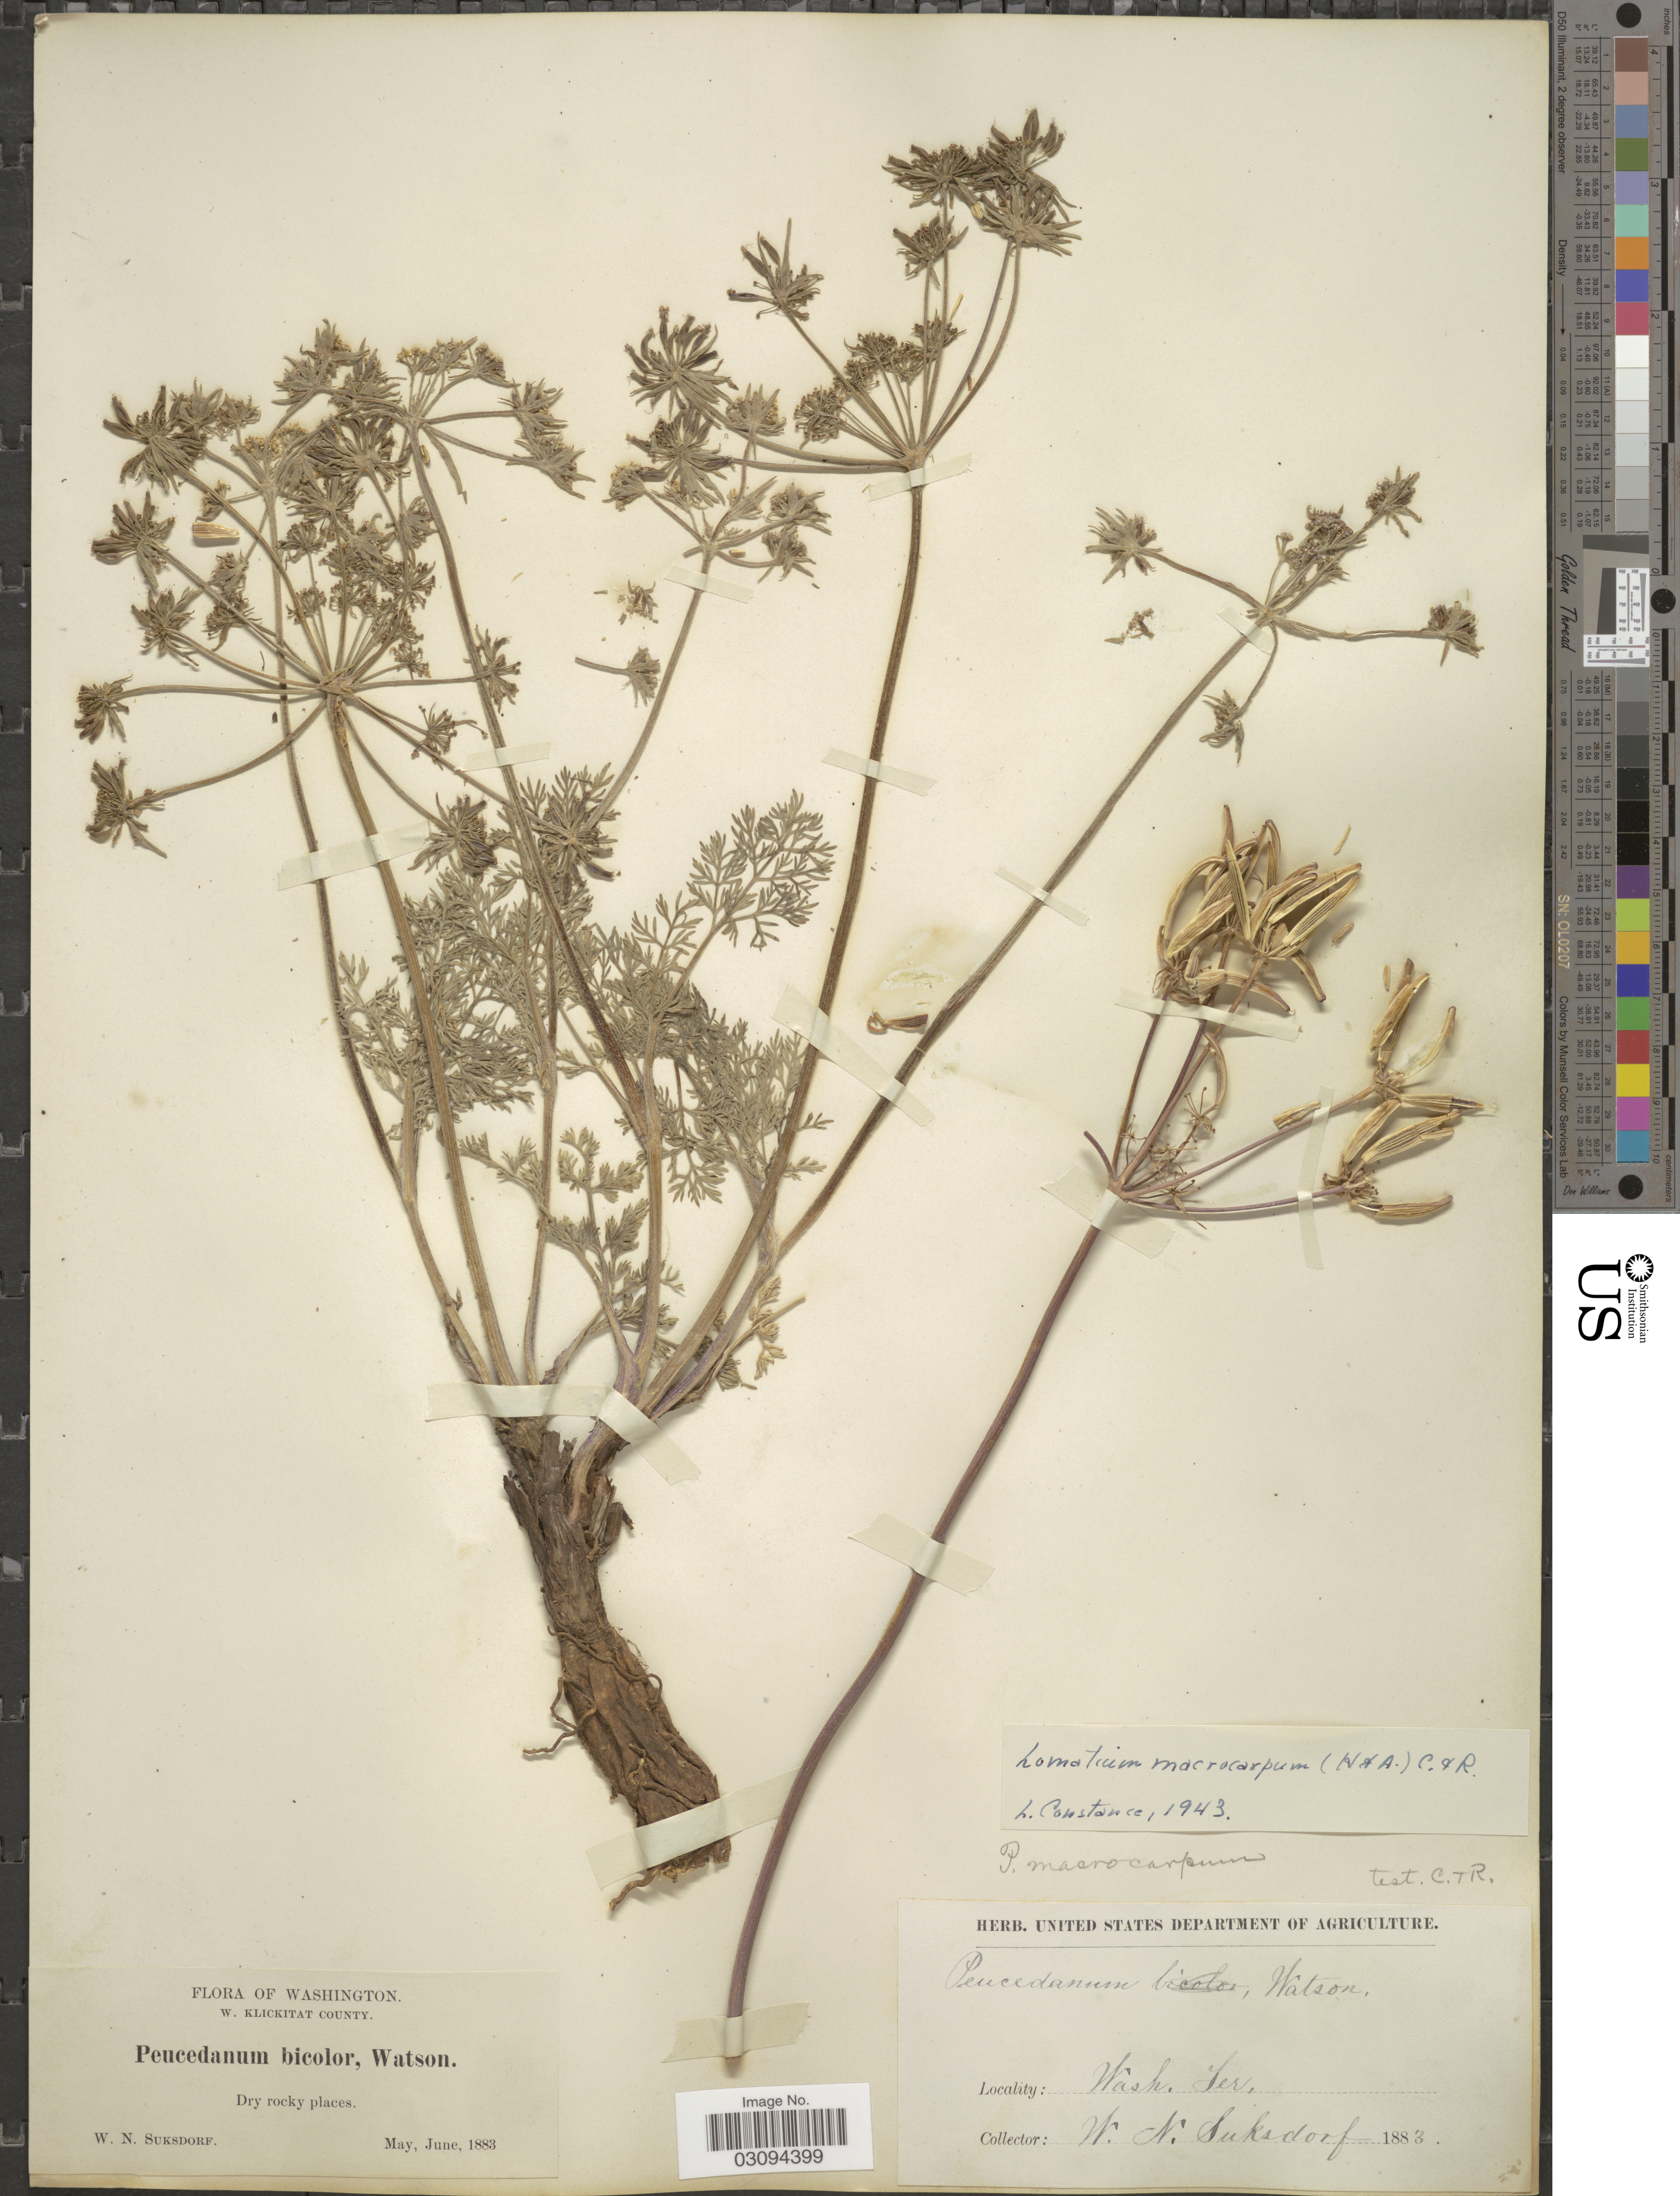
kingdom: Plantae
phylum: Tracheophyta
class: Magnoliopsida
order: Apiales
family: Apiaceae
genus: Lomatium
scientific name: Lomatium macrocarpum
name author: (Hook. et al.) J.M. Coult. & Rose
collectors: W. N. Suksdorf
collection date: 1883-05/1883-06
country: United States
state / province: Washington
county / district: Klickitat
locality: Wash. Terr. W. Klickitat County.